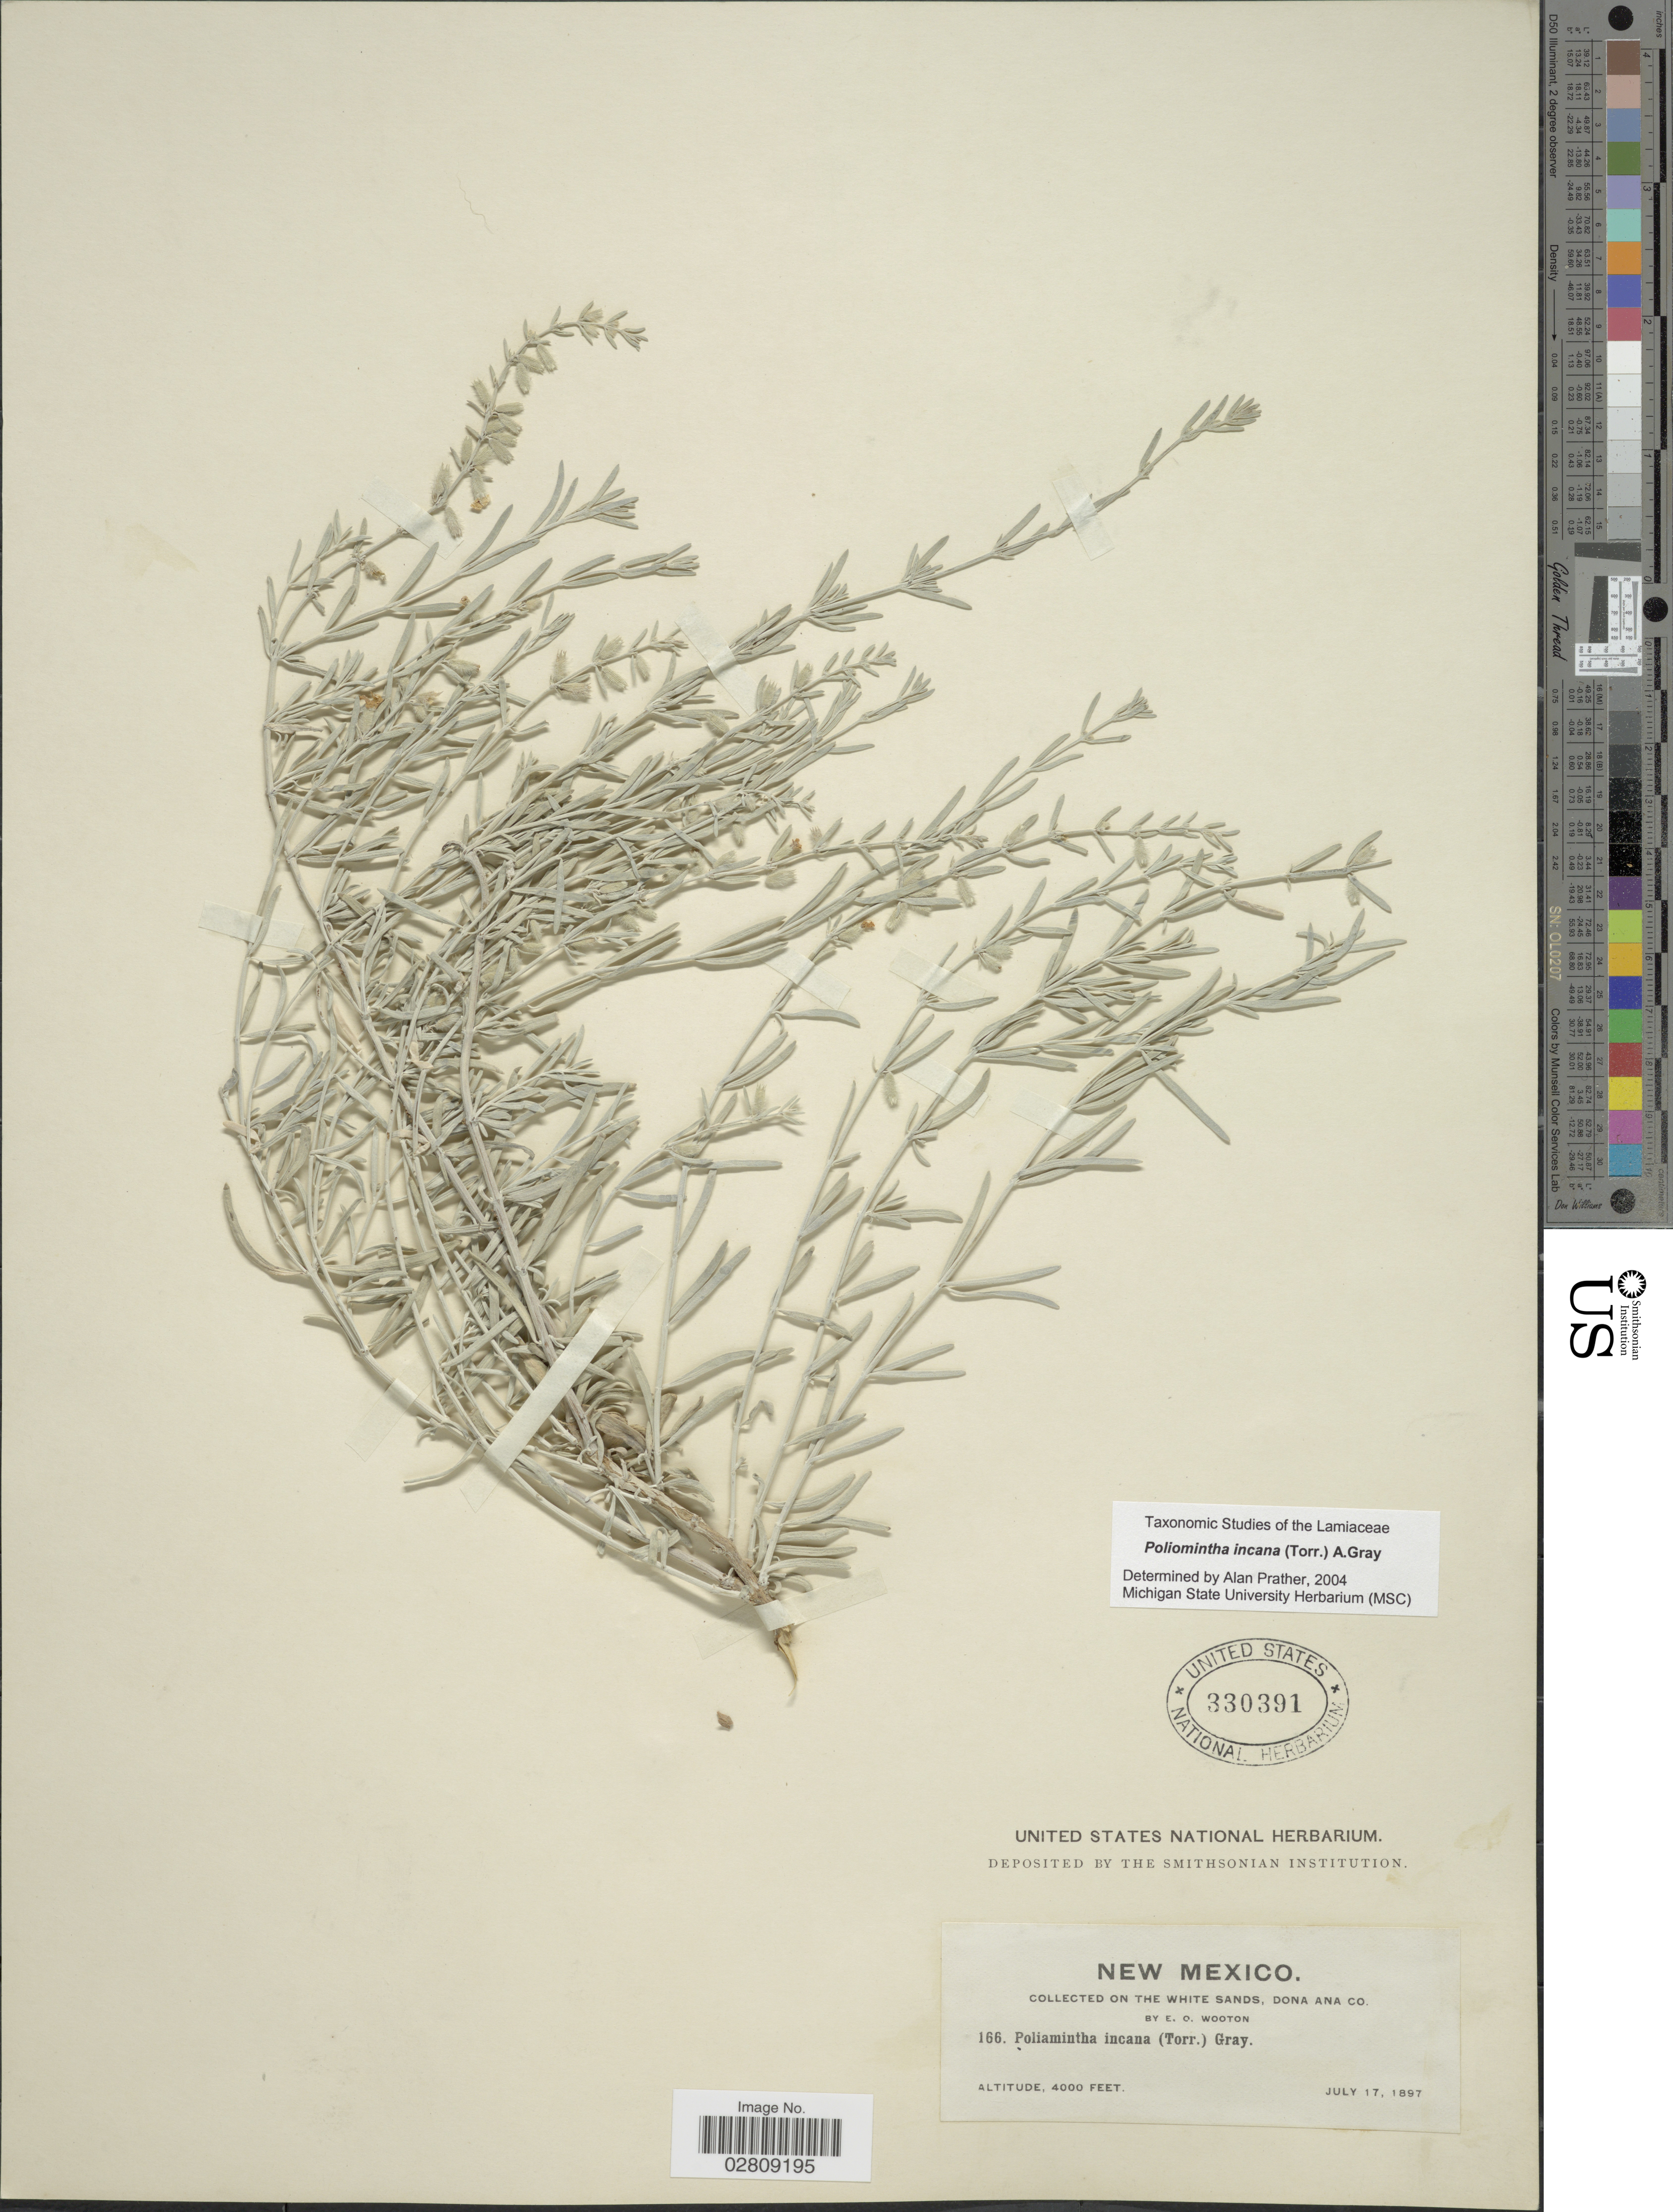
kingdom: Plantae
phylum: Tracheophyta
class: Magnoliopsida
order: Lamiales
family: Lamiaceae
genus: Poliomintha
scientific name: Poliomintha incana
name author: (Torr.) A. Gray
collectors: E. O. Wooton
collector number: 166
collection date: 1897-07-17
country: United States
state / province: New Mexico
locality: On the White Sands, Dona Ana Co.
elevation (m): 1219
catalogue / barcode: US 330391